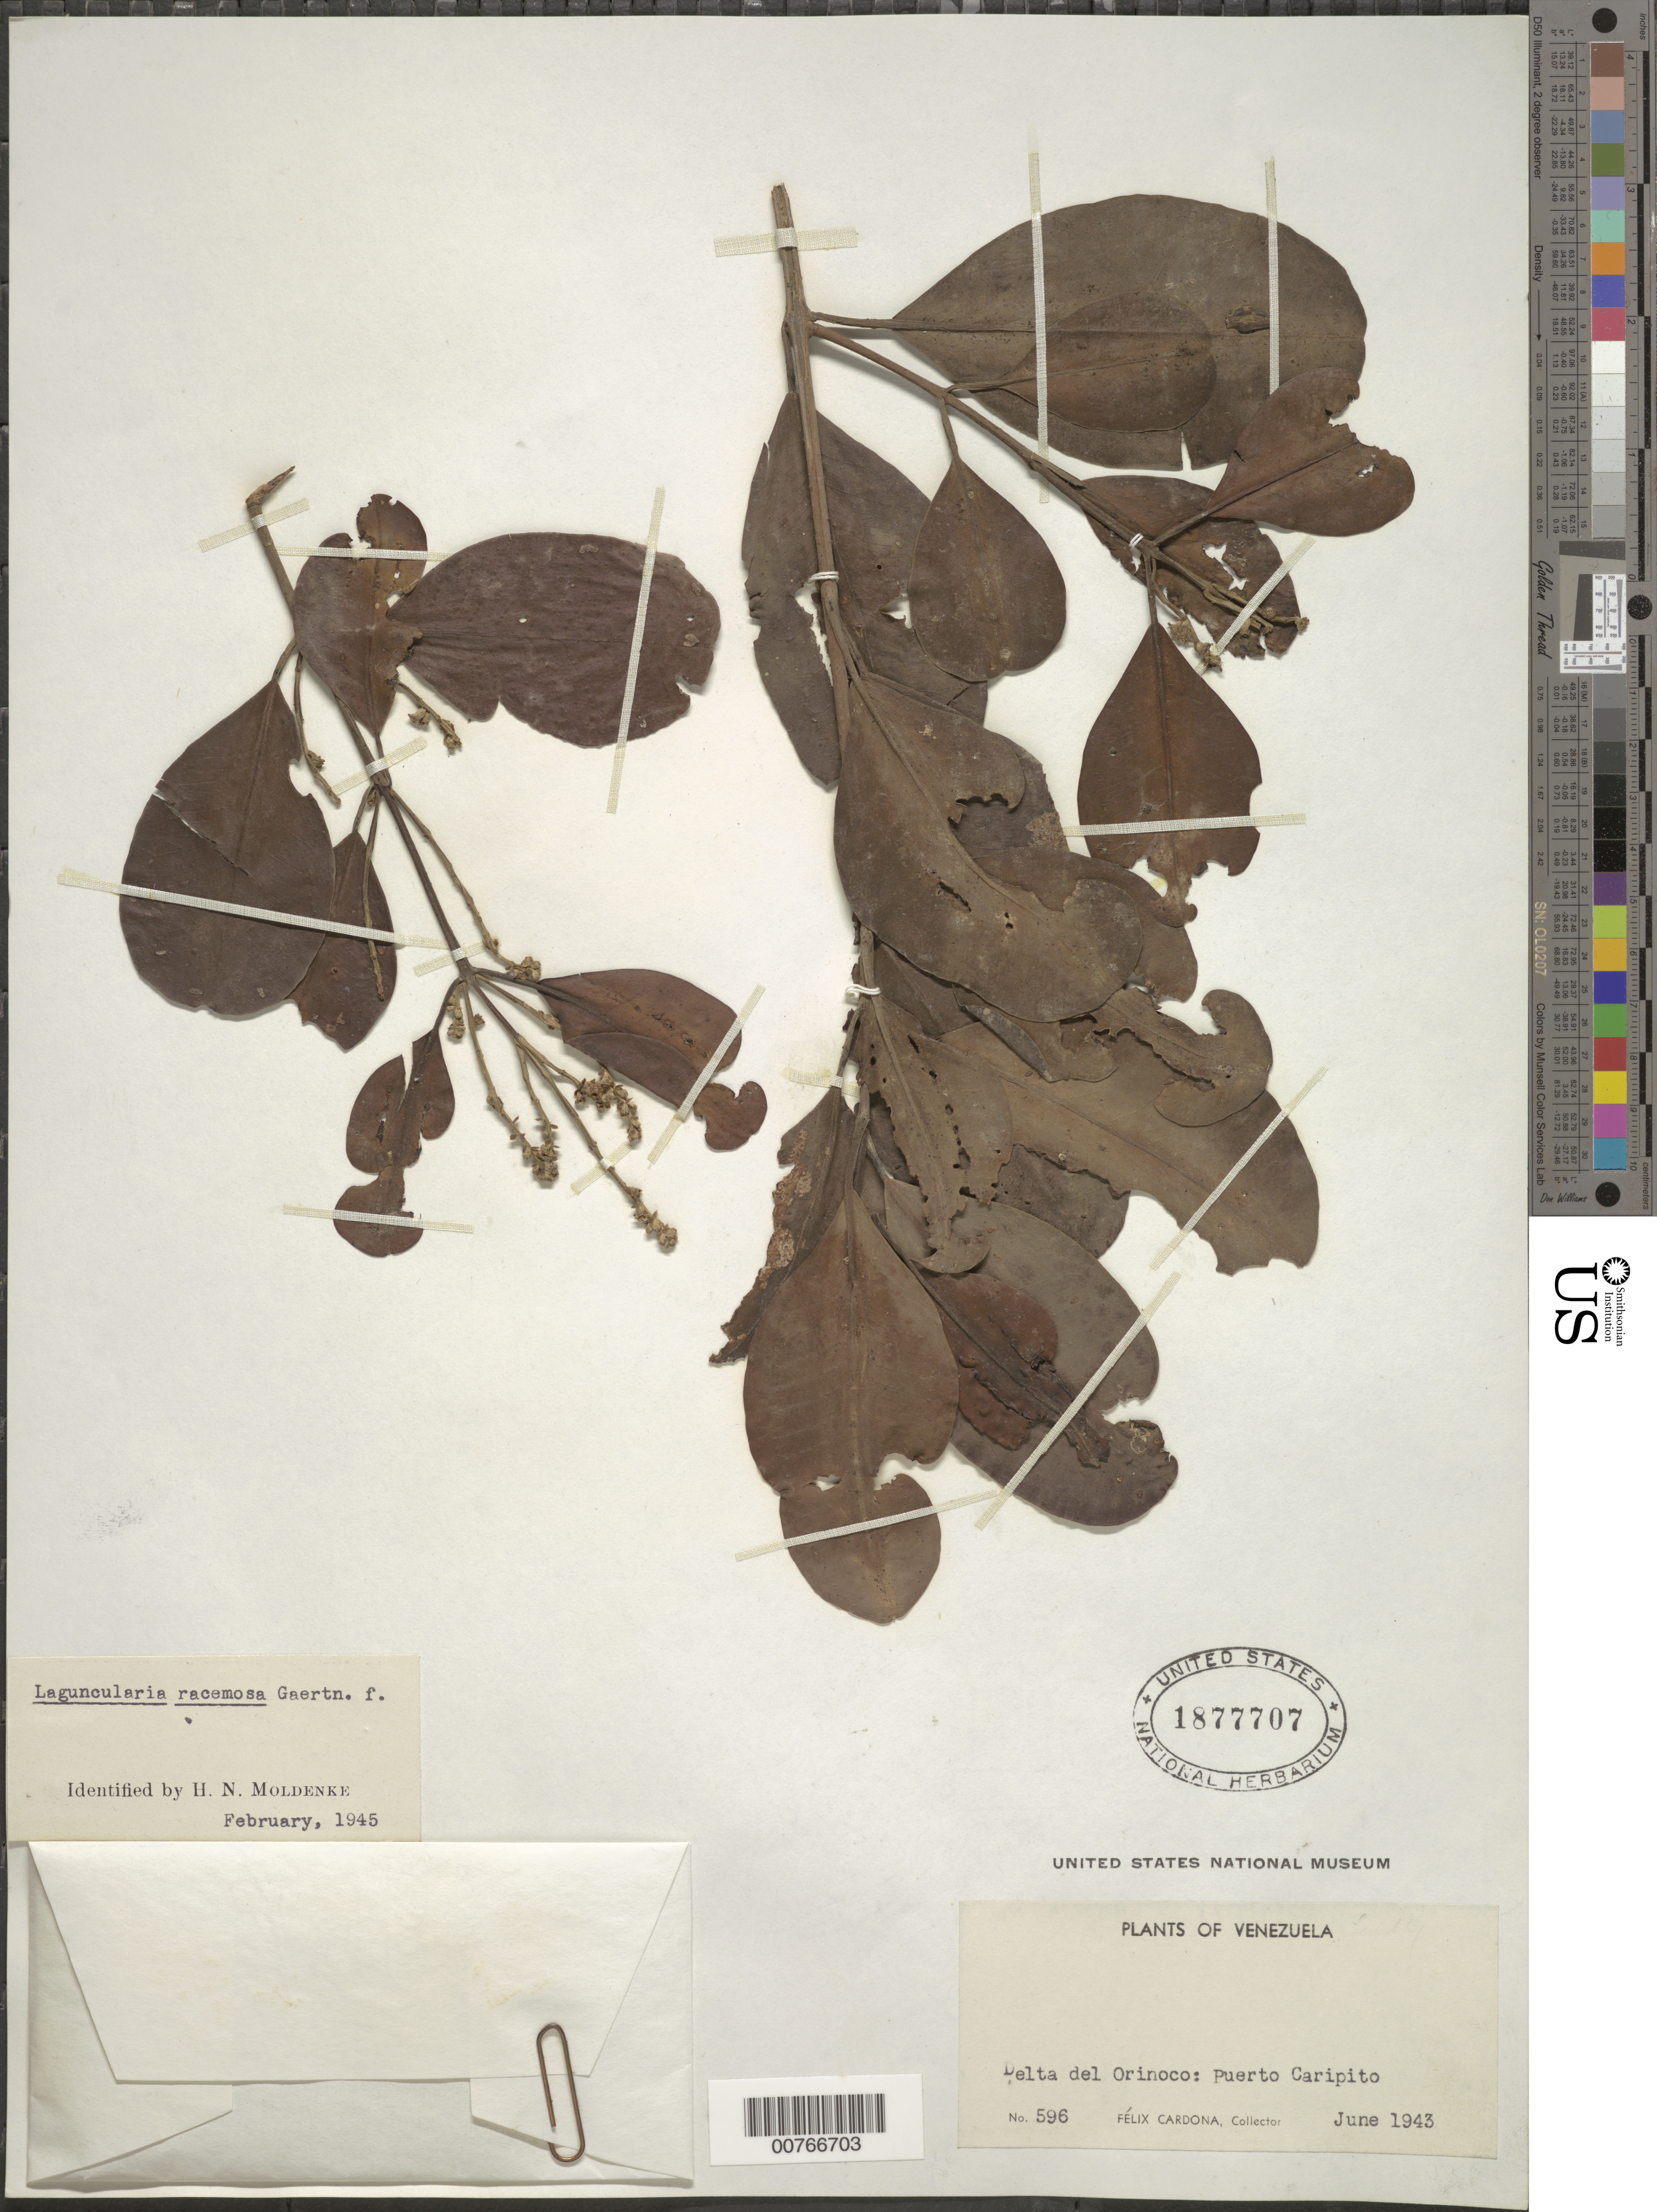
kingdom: Plantae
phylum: Tracheophyta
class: Magnoliopsida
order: Myrtales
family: Combretaceae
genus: Laguncularia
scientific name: Laguncularia racemosa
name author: (L.) C.F. Gaertn.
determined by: Moldenke, H. N.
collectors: F. Cardona Puig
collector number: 596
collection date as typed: Jun-43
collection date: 1943-06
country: Venezuela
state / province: Delta Amacuro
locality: Delta del Orinoco, Puerto Caripito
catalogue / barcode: US 1877707